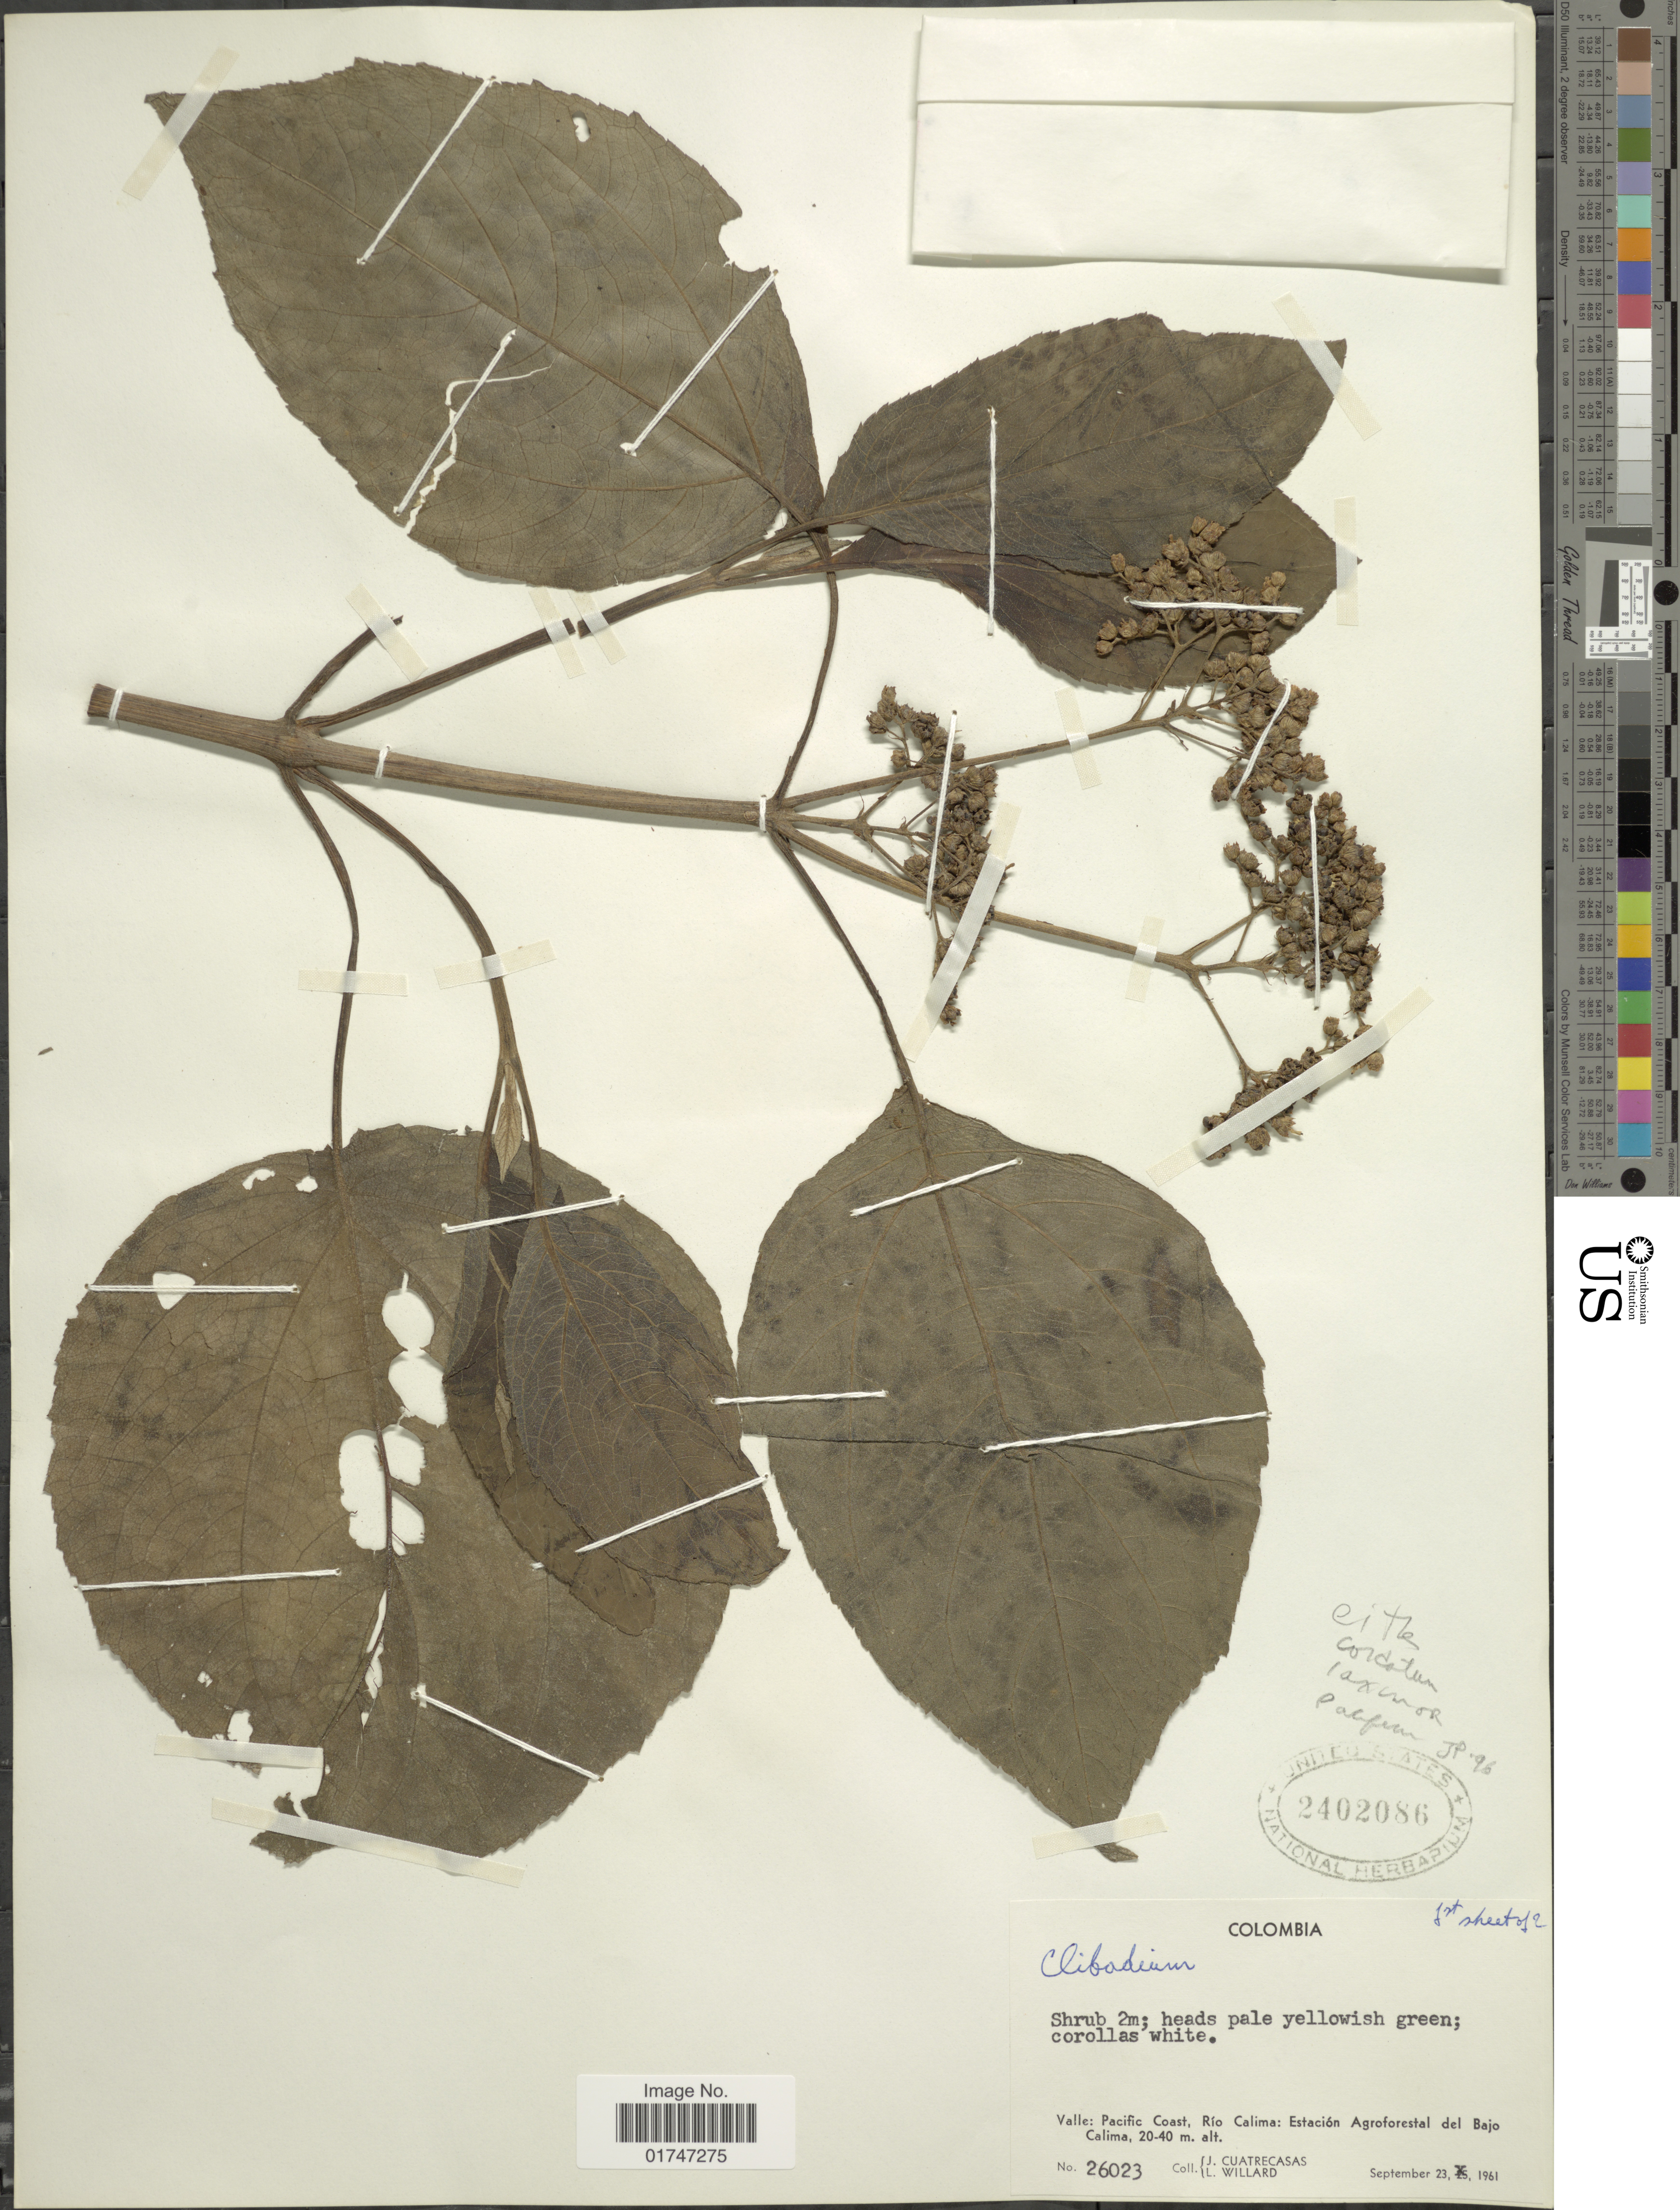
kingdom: Plantae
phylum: Tracheophyta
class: Magnoliopsida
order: Asterales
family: Asteraceae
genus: Clibadium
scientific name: Clibadium sp.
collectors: J. Cuatrecasas & L. Willard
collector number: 26023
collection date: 1961-09-23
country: Colombia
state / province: Valle del Cauca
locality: Valle: Pacific Coast, Río Calima: Estación Agroforestal del Bajo Calima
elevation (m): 20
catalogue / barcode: US 2402086